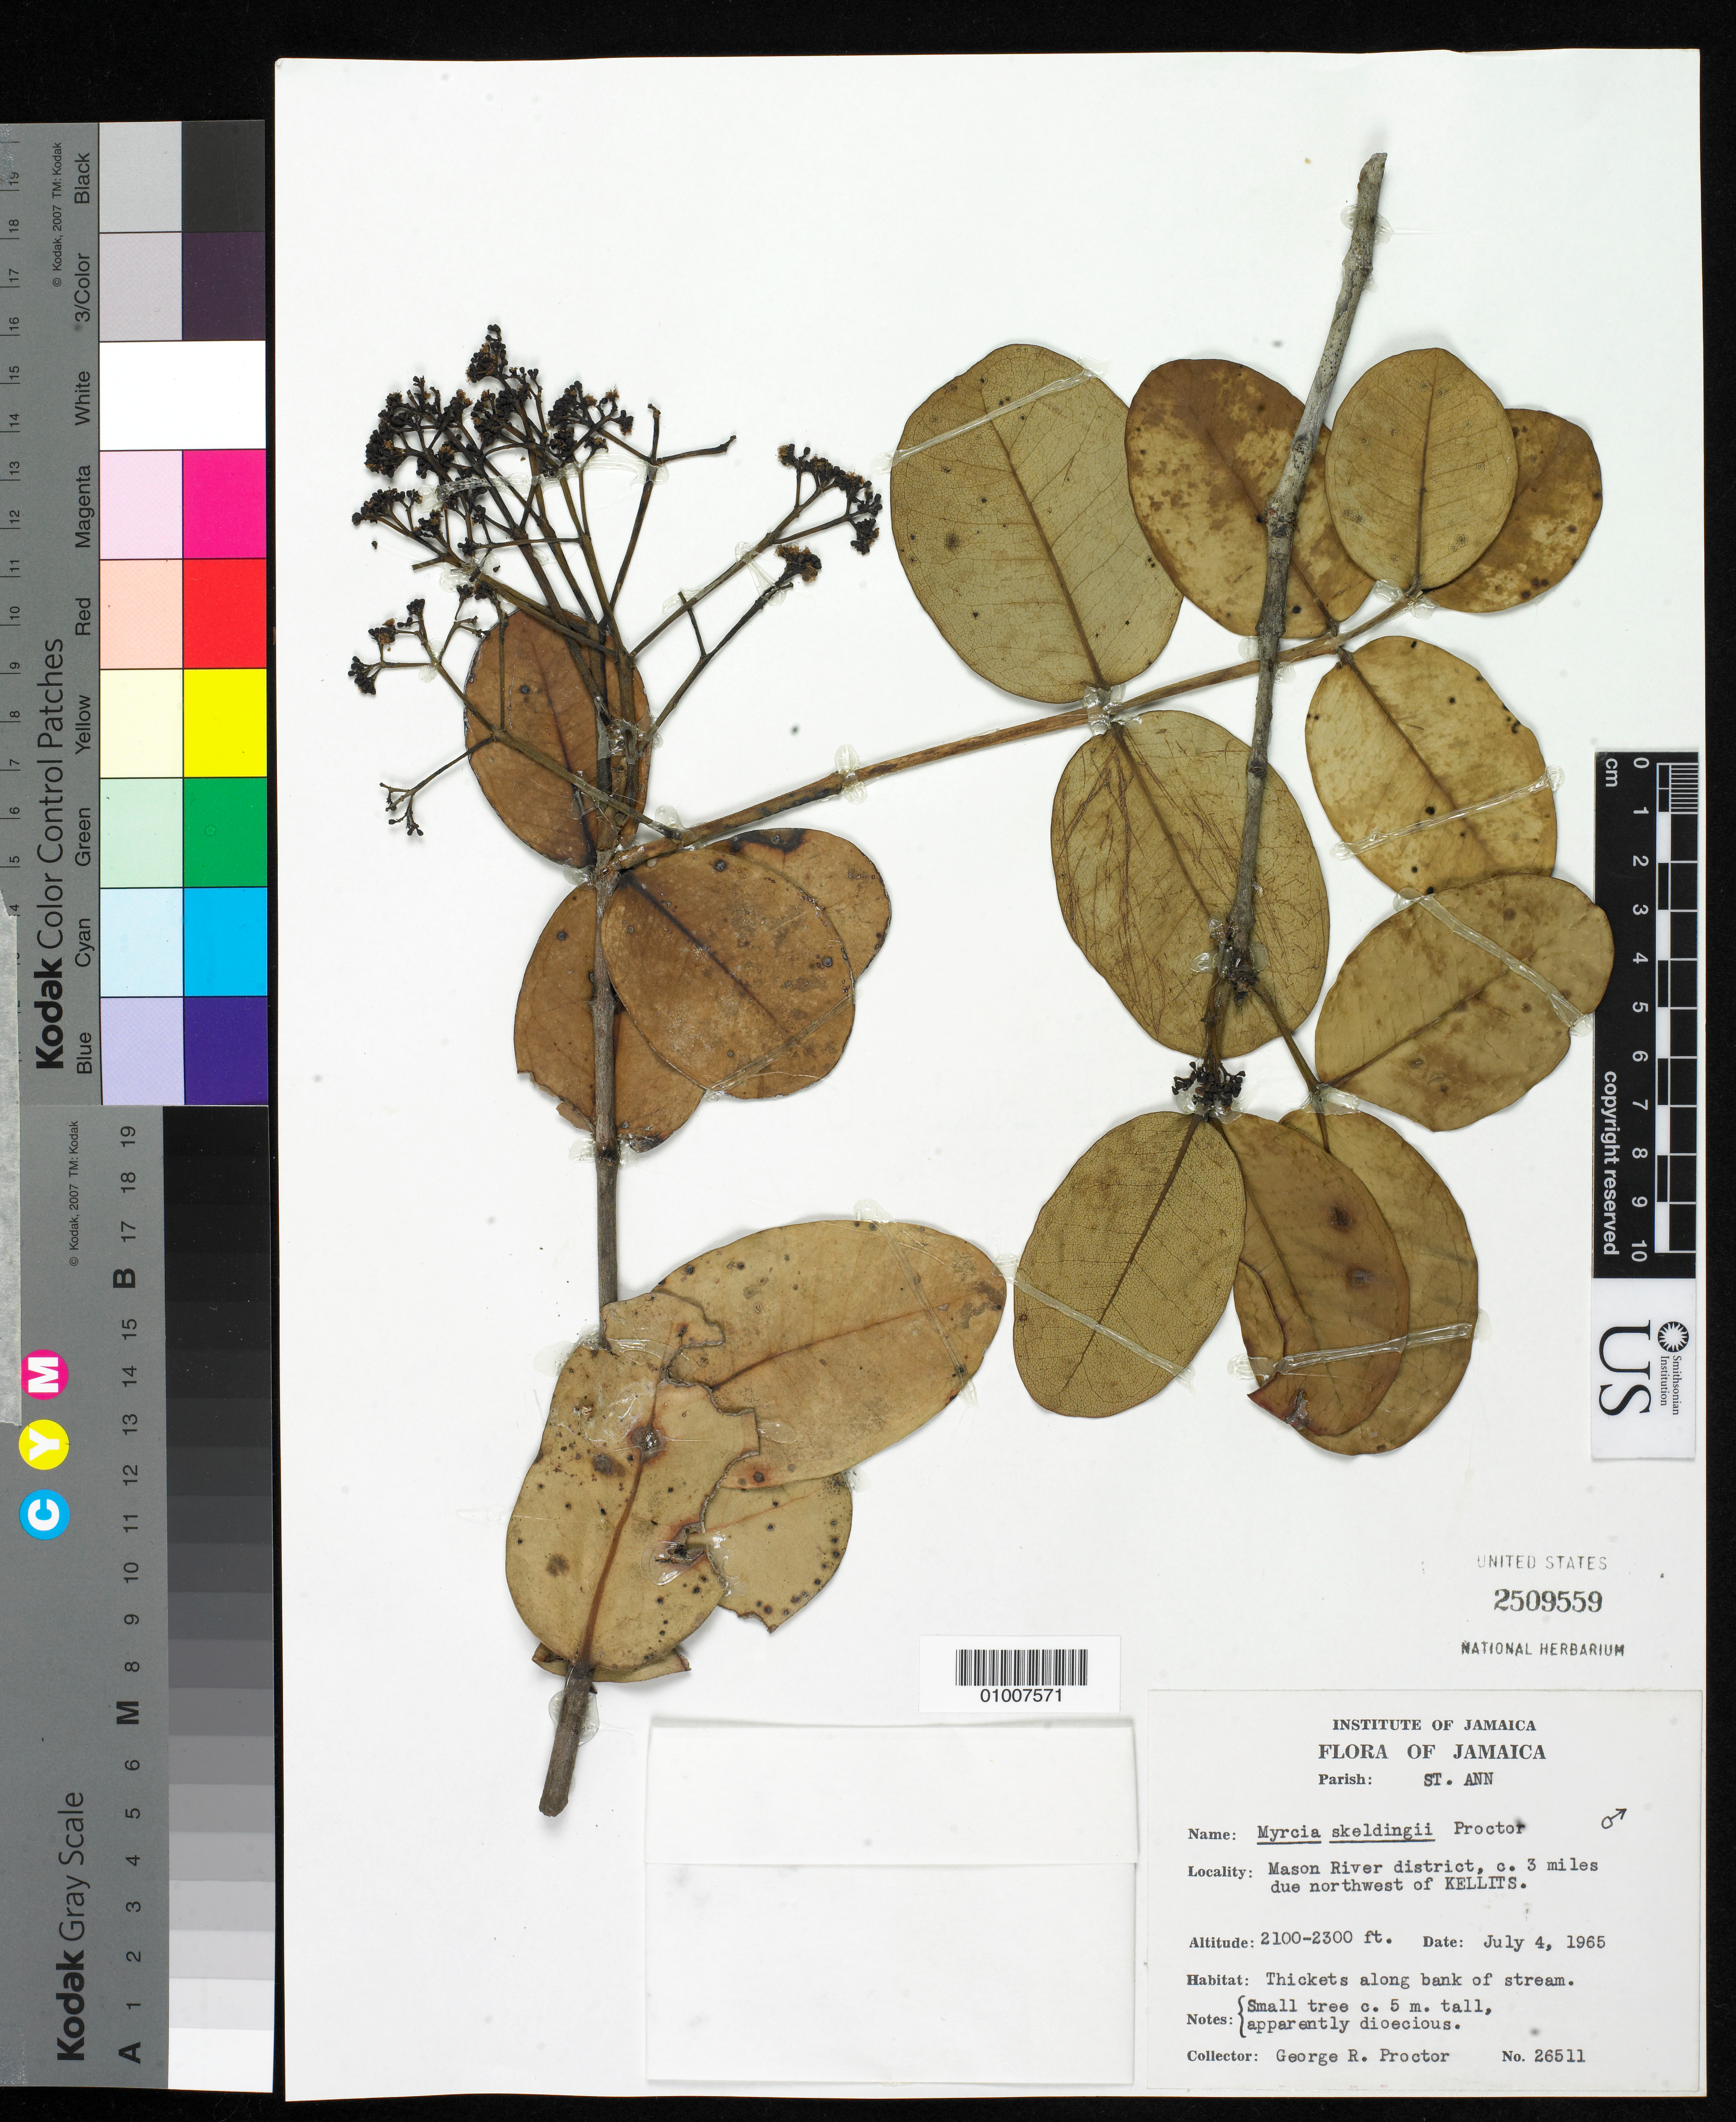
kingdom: Plantae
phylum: Tracheophyta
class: Magnoliopsida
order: Myrtales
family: Myrtaceae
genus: Myrcia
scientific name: Myrcia skeldingii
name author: Proctor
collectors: G. R. Proctor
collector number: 26511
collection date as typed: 04 Jul 1965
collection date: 1965-07-04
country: Jamaica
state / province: Saint Ann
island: Jamaica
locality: Mason River district, ca. 3 miles due northwest of Kellits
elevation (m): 640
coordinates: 0 N, 0 E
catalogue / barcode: US 2509559